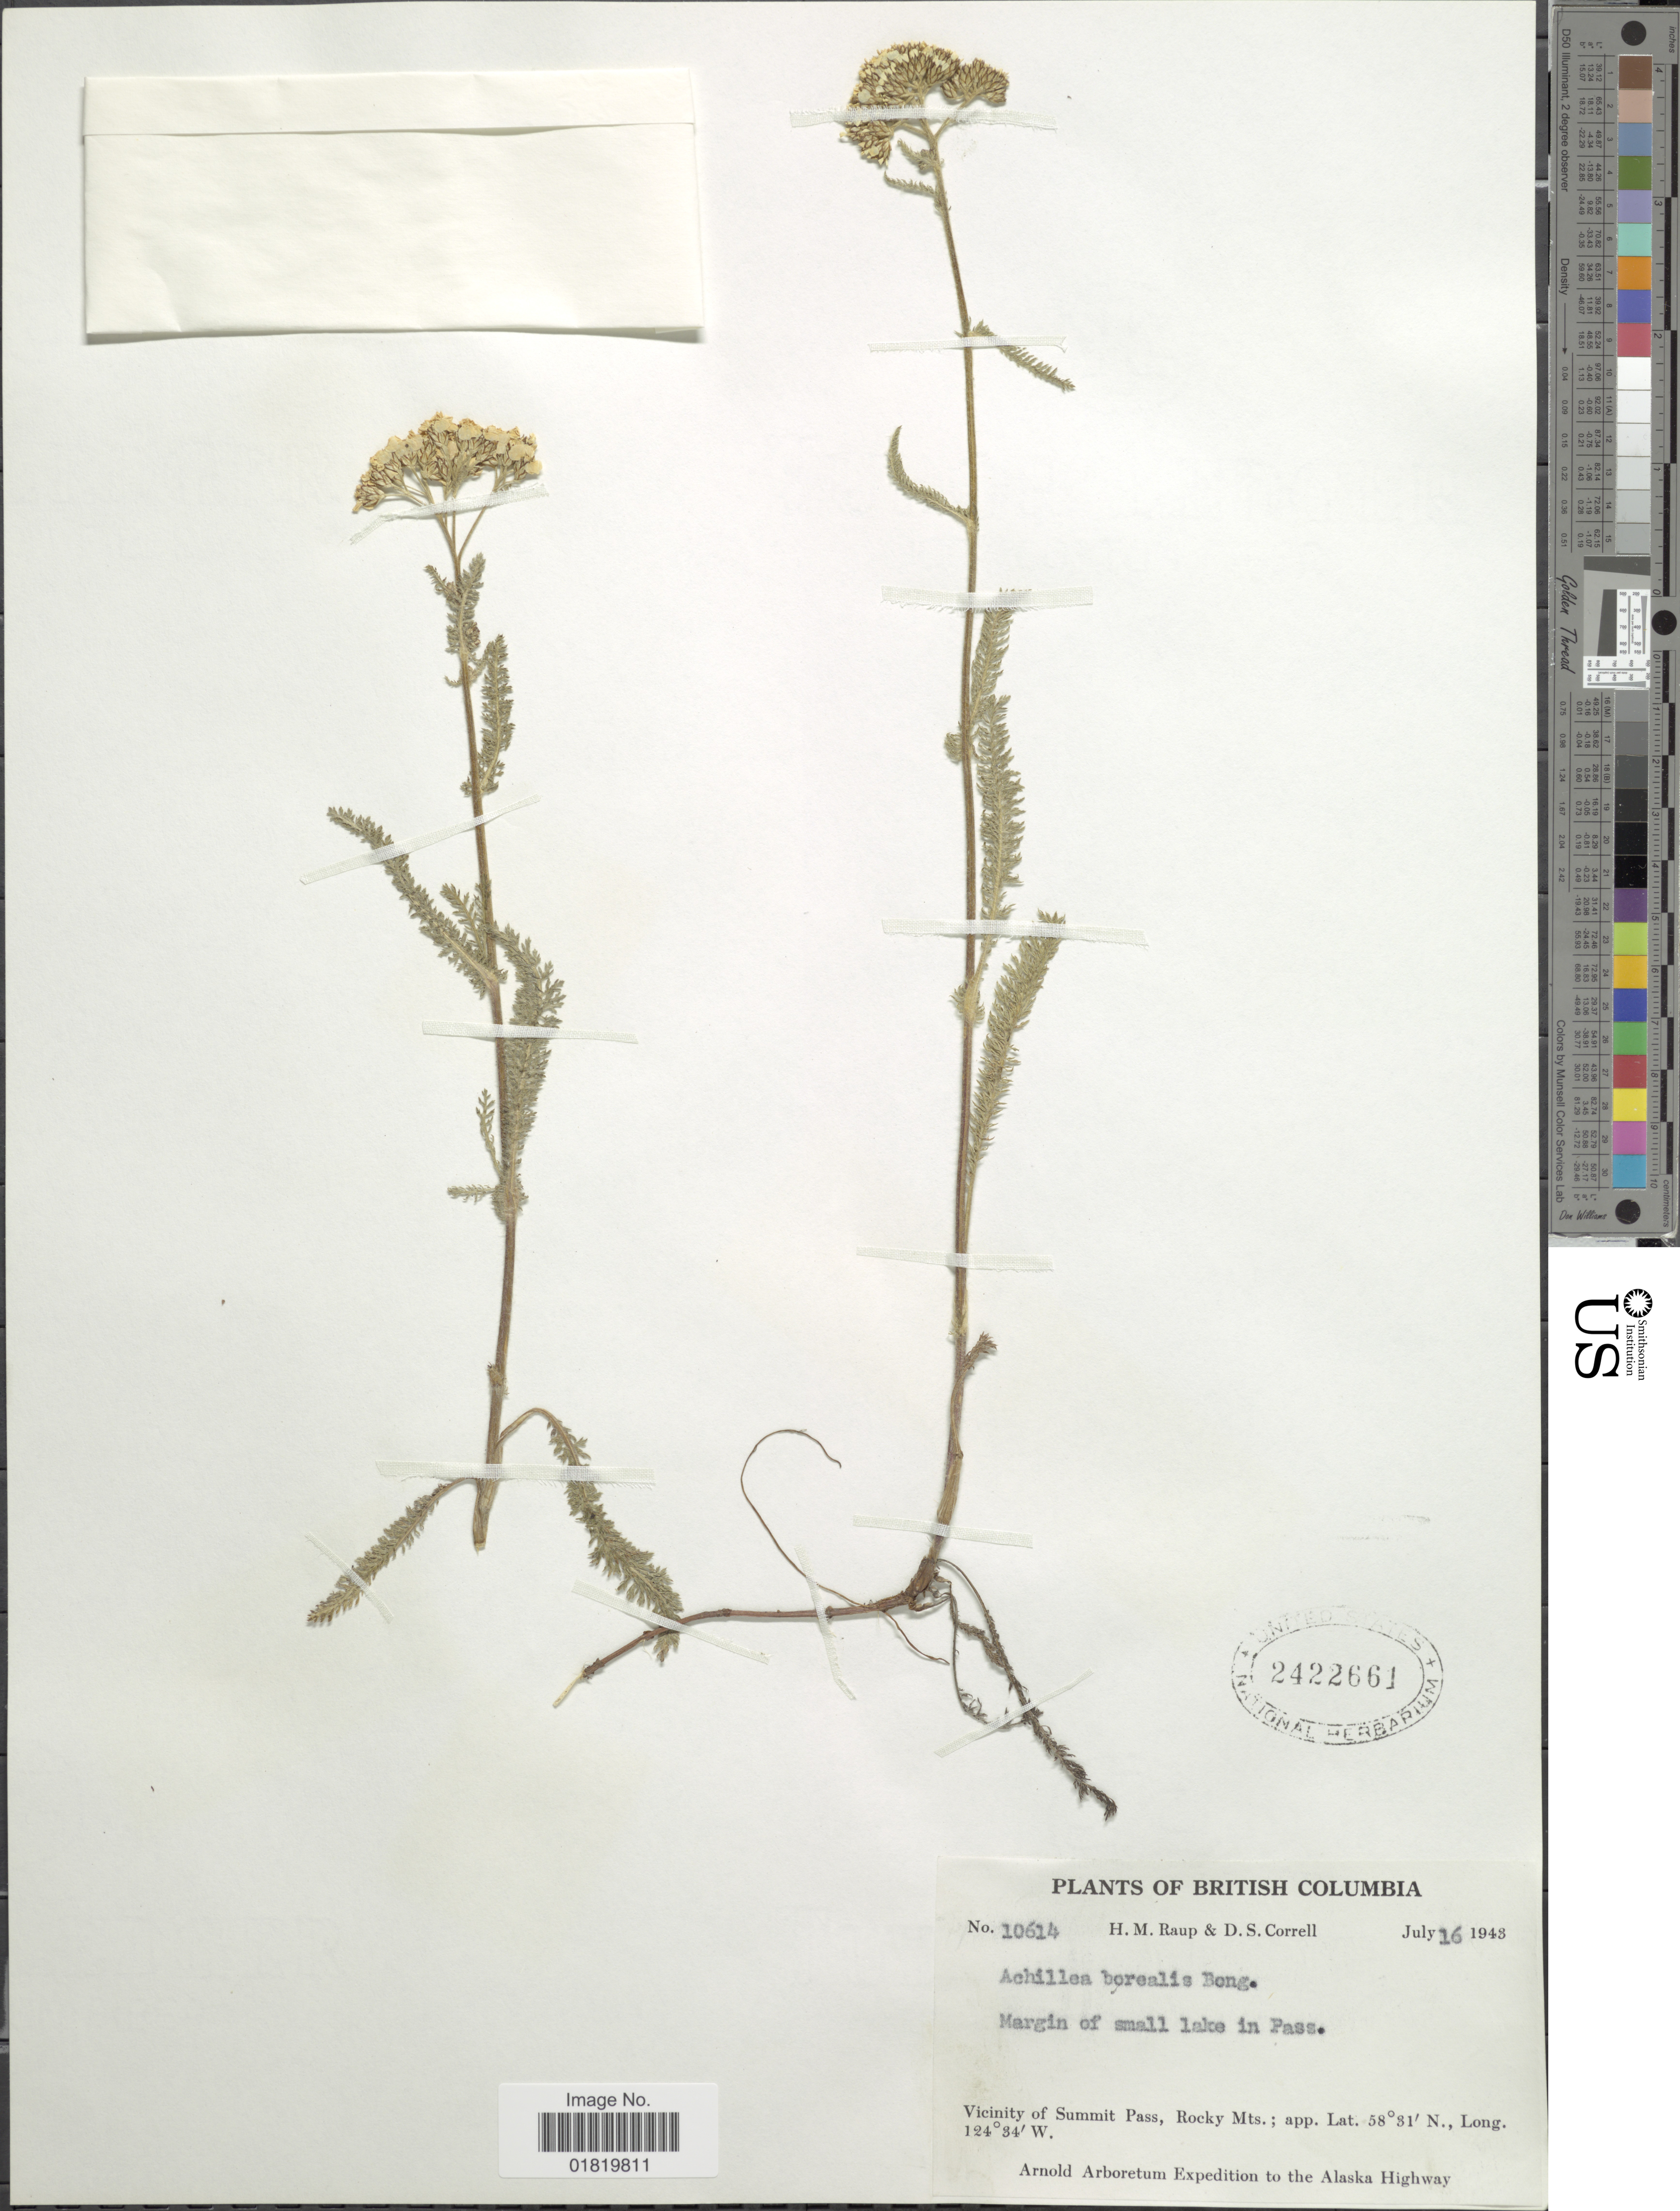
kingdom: Plantae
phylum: Tracheophyta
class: Magnoliopsida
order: Asterales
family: Asteraceae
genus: Achillea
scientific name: Achillea borealis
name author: Bong.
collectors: H. Raup & D. S. Correll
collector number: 10614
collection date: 1943-07-16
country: Canada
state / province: British Columbia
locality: Margin of small lake in Pass. Vicinity of Summit Pass, Rocky Mts.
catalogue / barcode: US 2422661